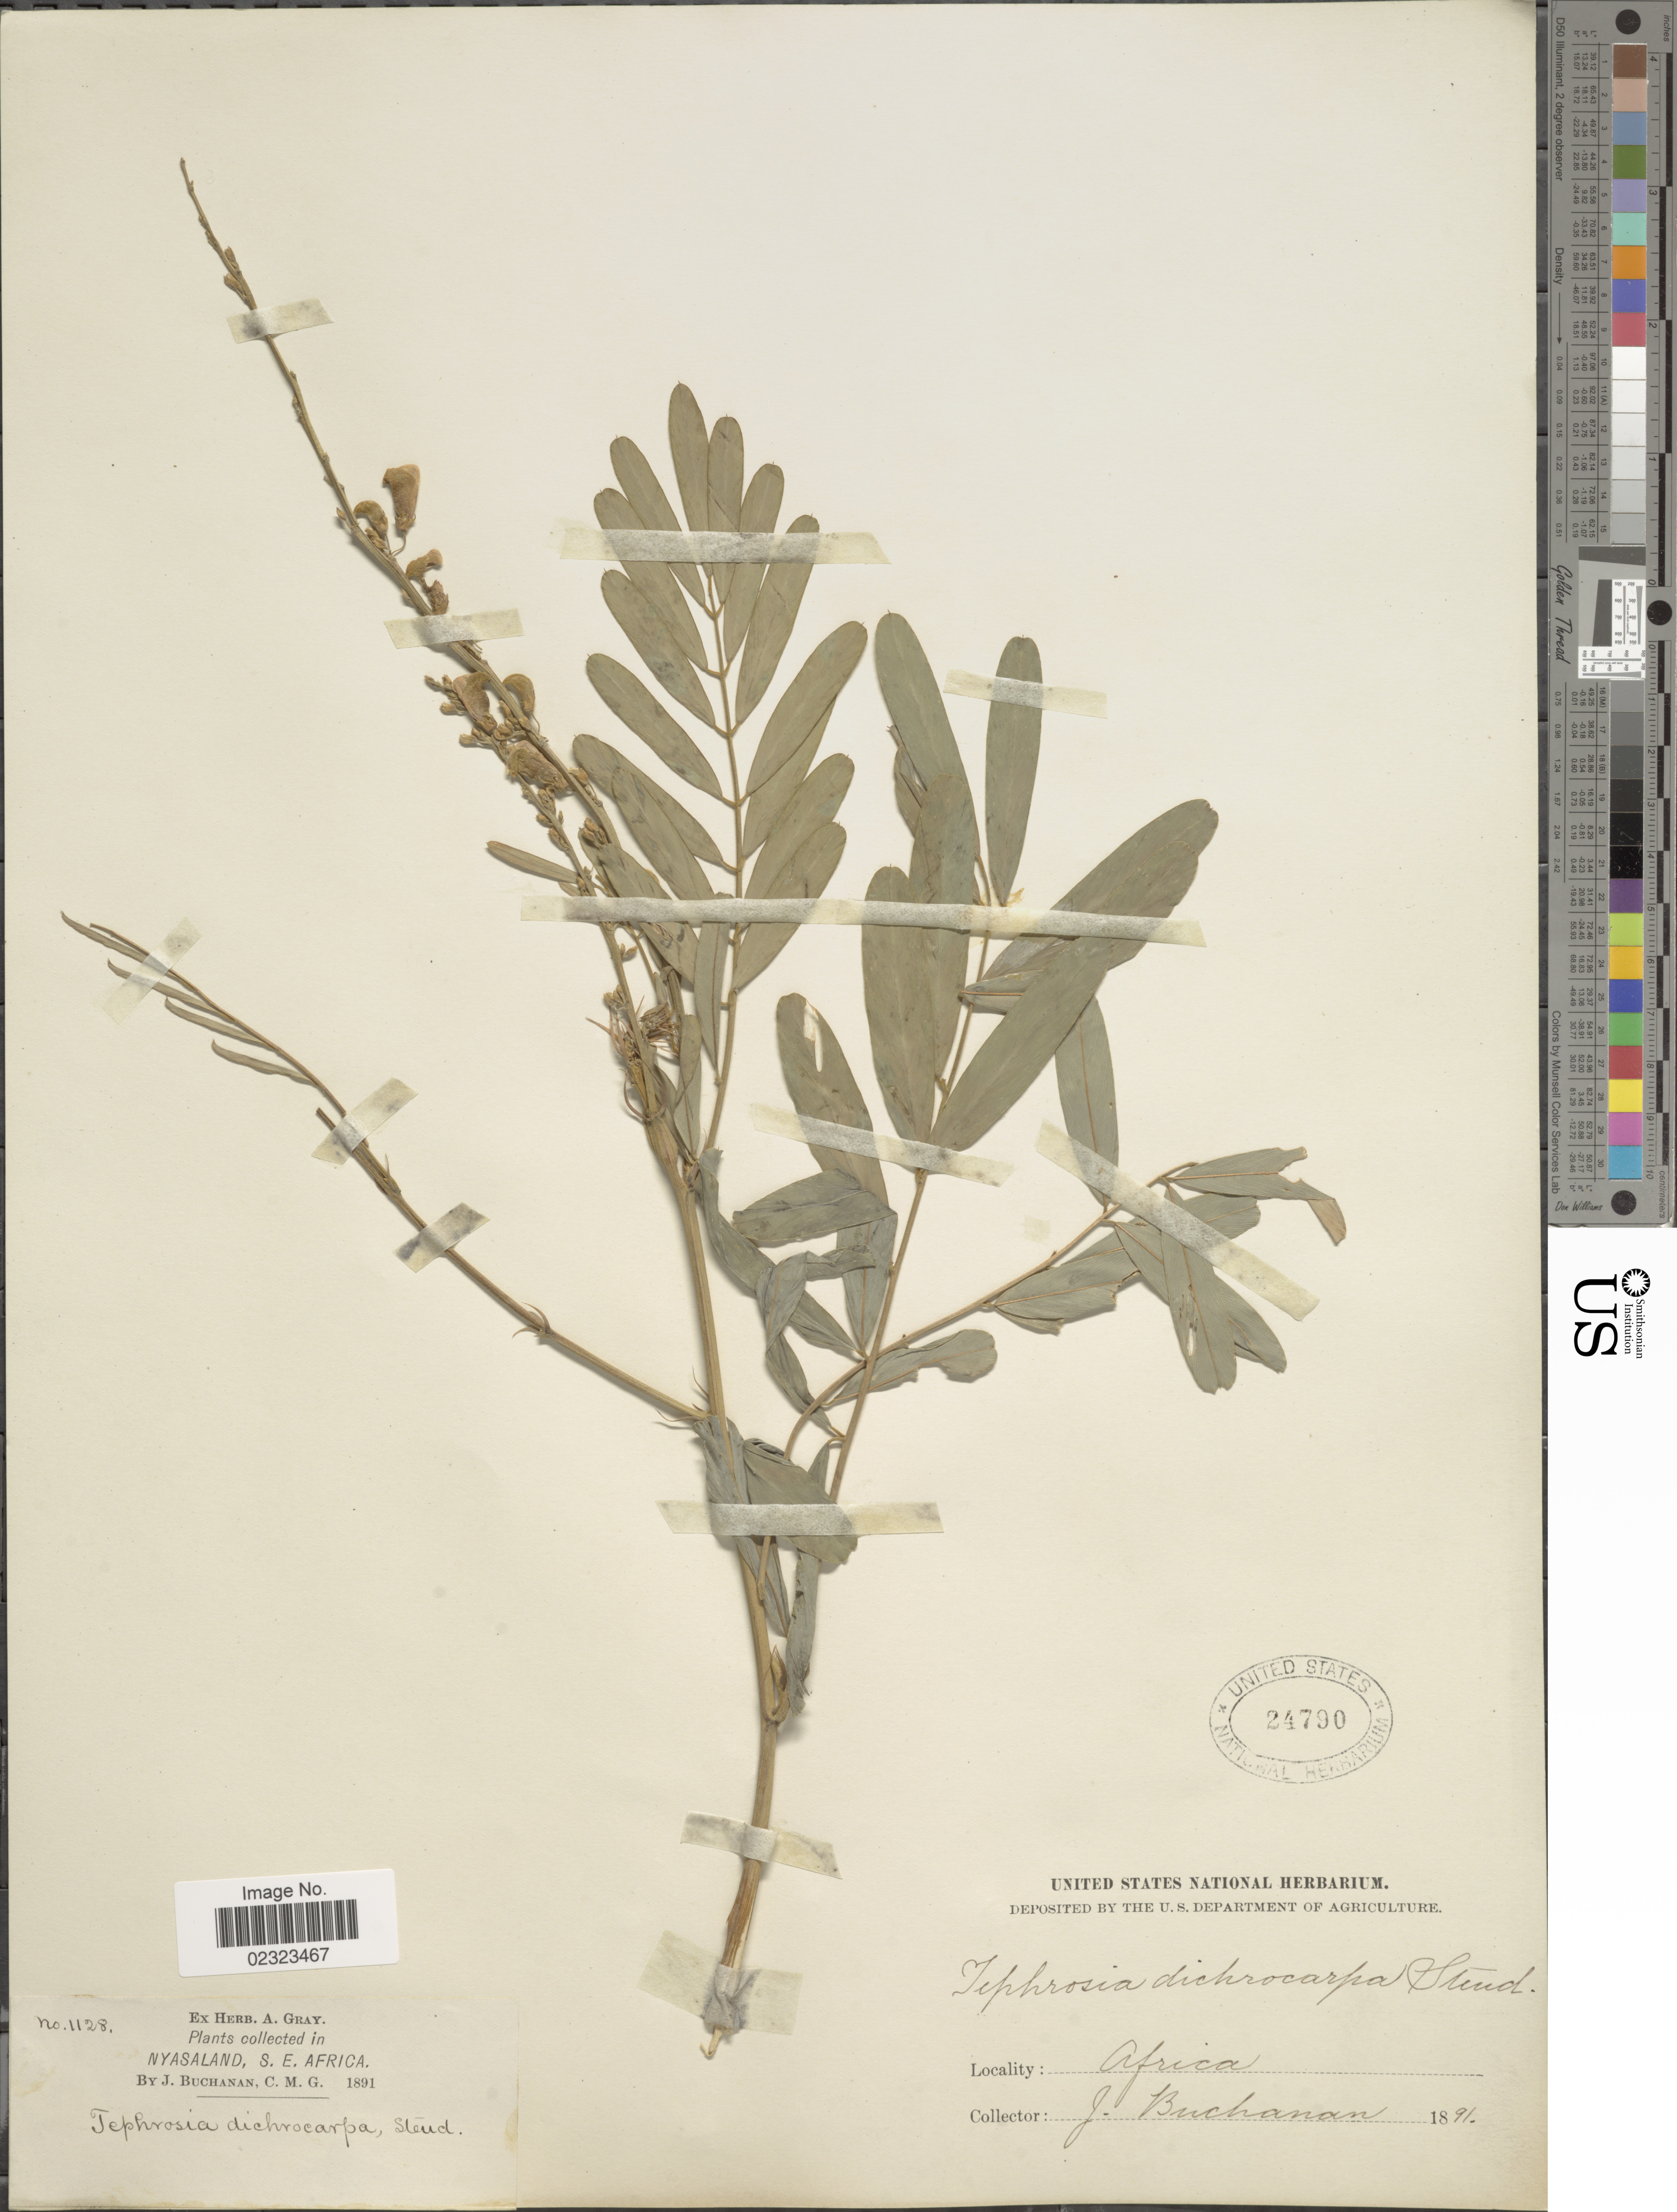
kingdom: Plantae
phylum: Tracheophyta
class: Magnoliopsida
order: Fabales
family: Fabaceae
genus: Tephrosia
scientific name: Tephrosia dichroocarpa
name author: Steud. ex A. Rich.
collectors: J. Buchanan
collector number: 1128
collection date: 1891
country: Malawi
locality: Nyasaland, S.E. Africa.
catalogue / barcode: US 24790